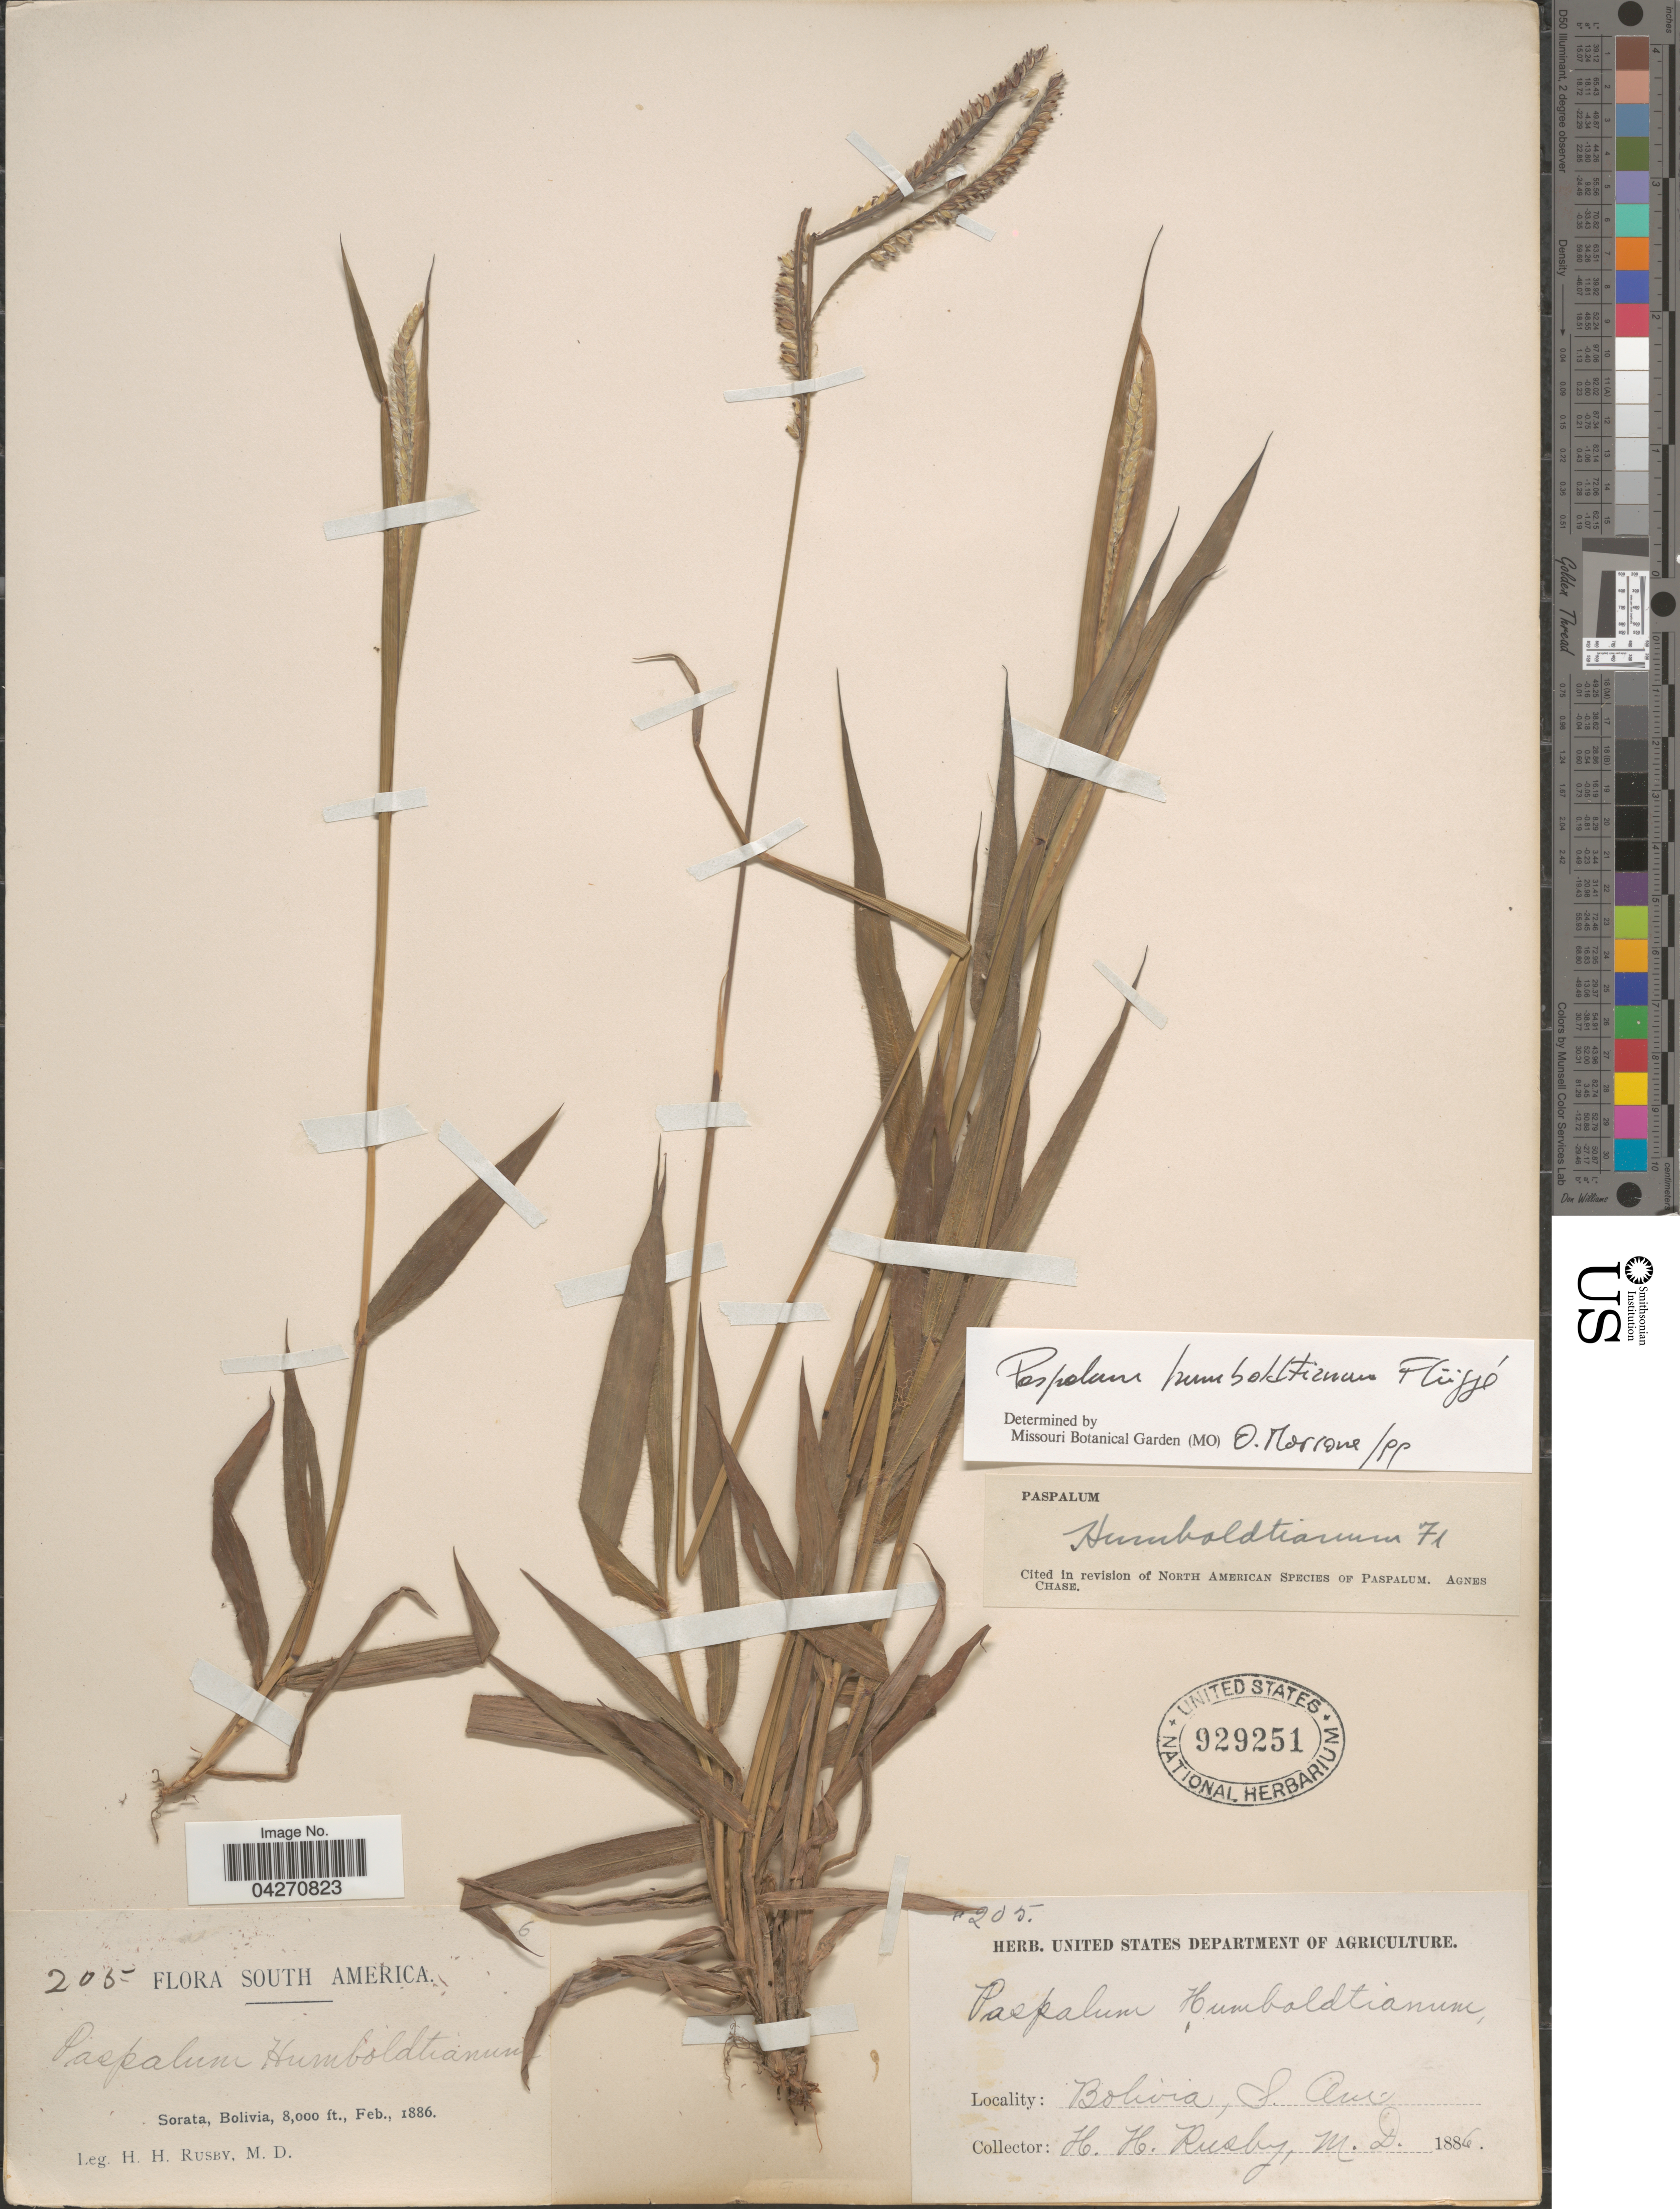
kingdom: Plantae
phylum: Tracheophyta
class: Liliopsida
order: Poales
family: Poaceae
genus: Paspalum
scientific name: Paspalum humboldtianum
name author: Flüggé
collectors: H. H. Rusby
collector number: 205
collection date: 1886-02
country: Bolivia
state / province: La Páz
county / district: Larecaja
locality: Sorata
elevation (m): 2438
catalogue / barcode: US 929251